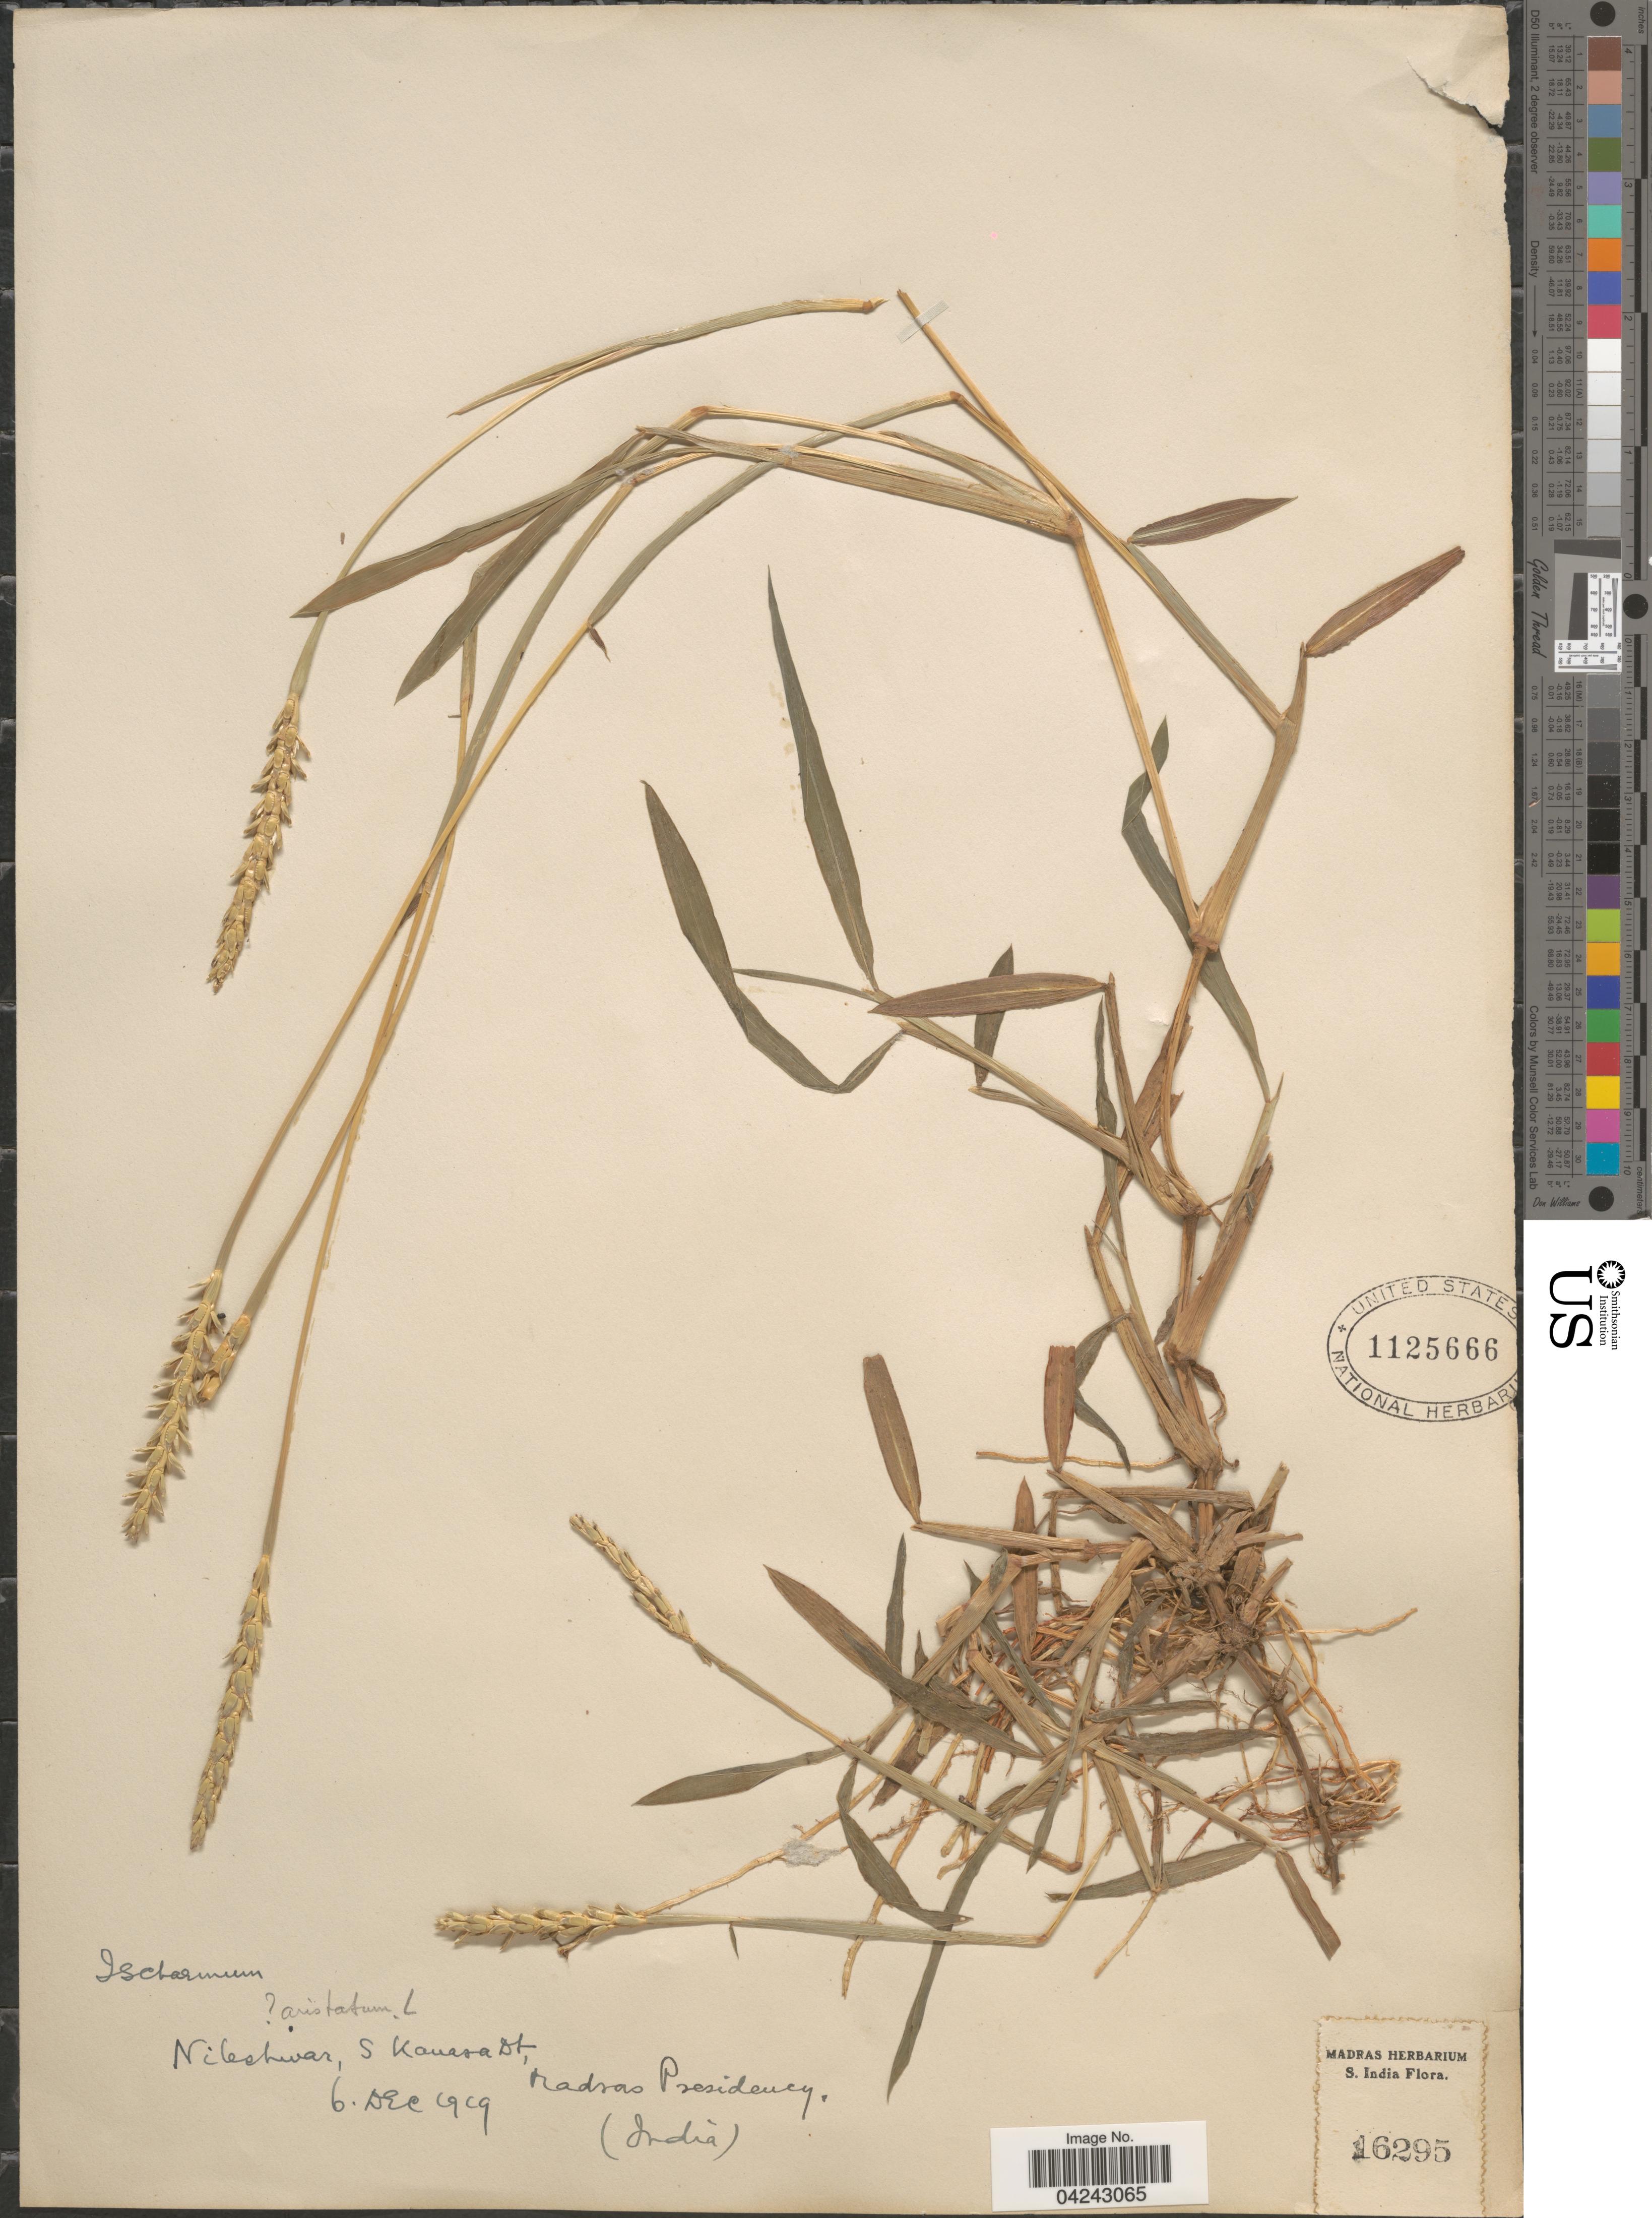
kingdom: Plantae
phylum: Tracheophyta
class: Liliopsida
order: Poales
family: Poaceae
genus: Ischaemum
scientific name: Ischaemum aristatum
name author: L.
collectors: Ex herb. Madras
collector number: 16295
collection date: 1919-12-06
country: India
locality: Nileshwar, S Kanasa Dt, Madras Presidency.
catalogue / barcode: US 1125666